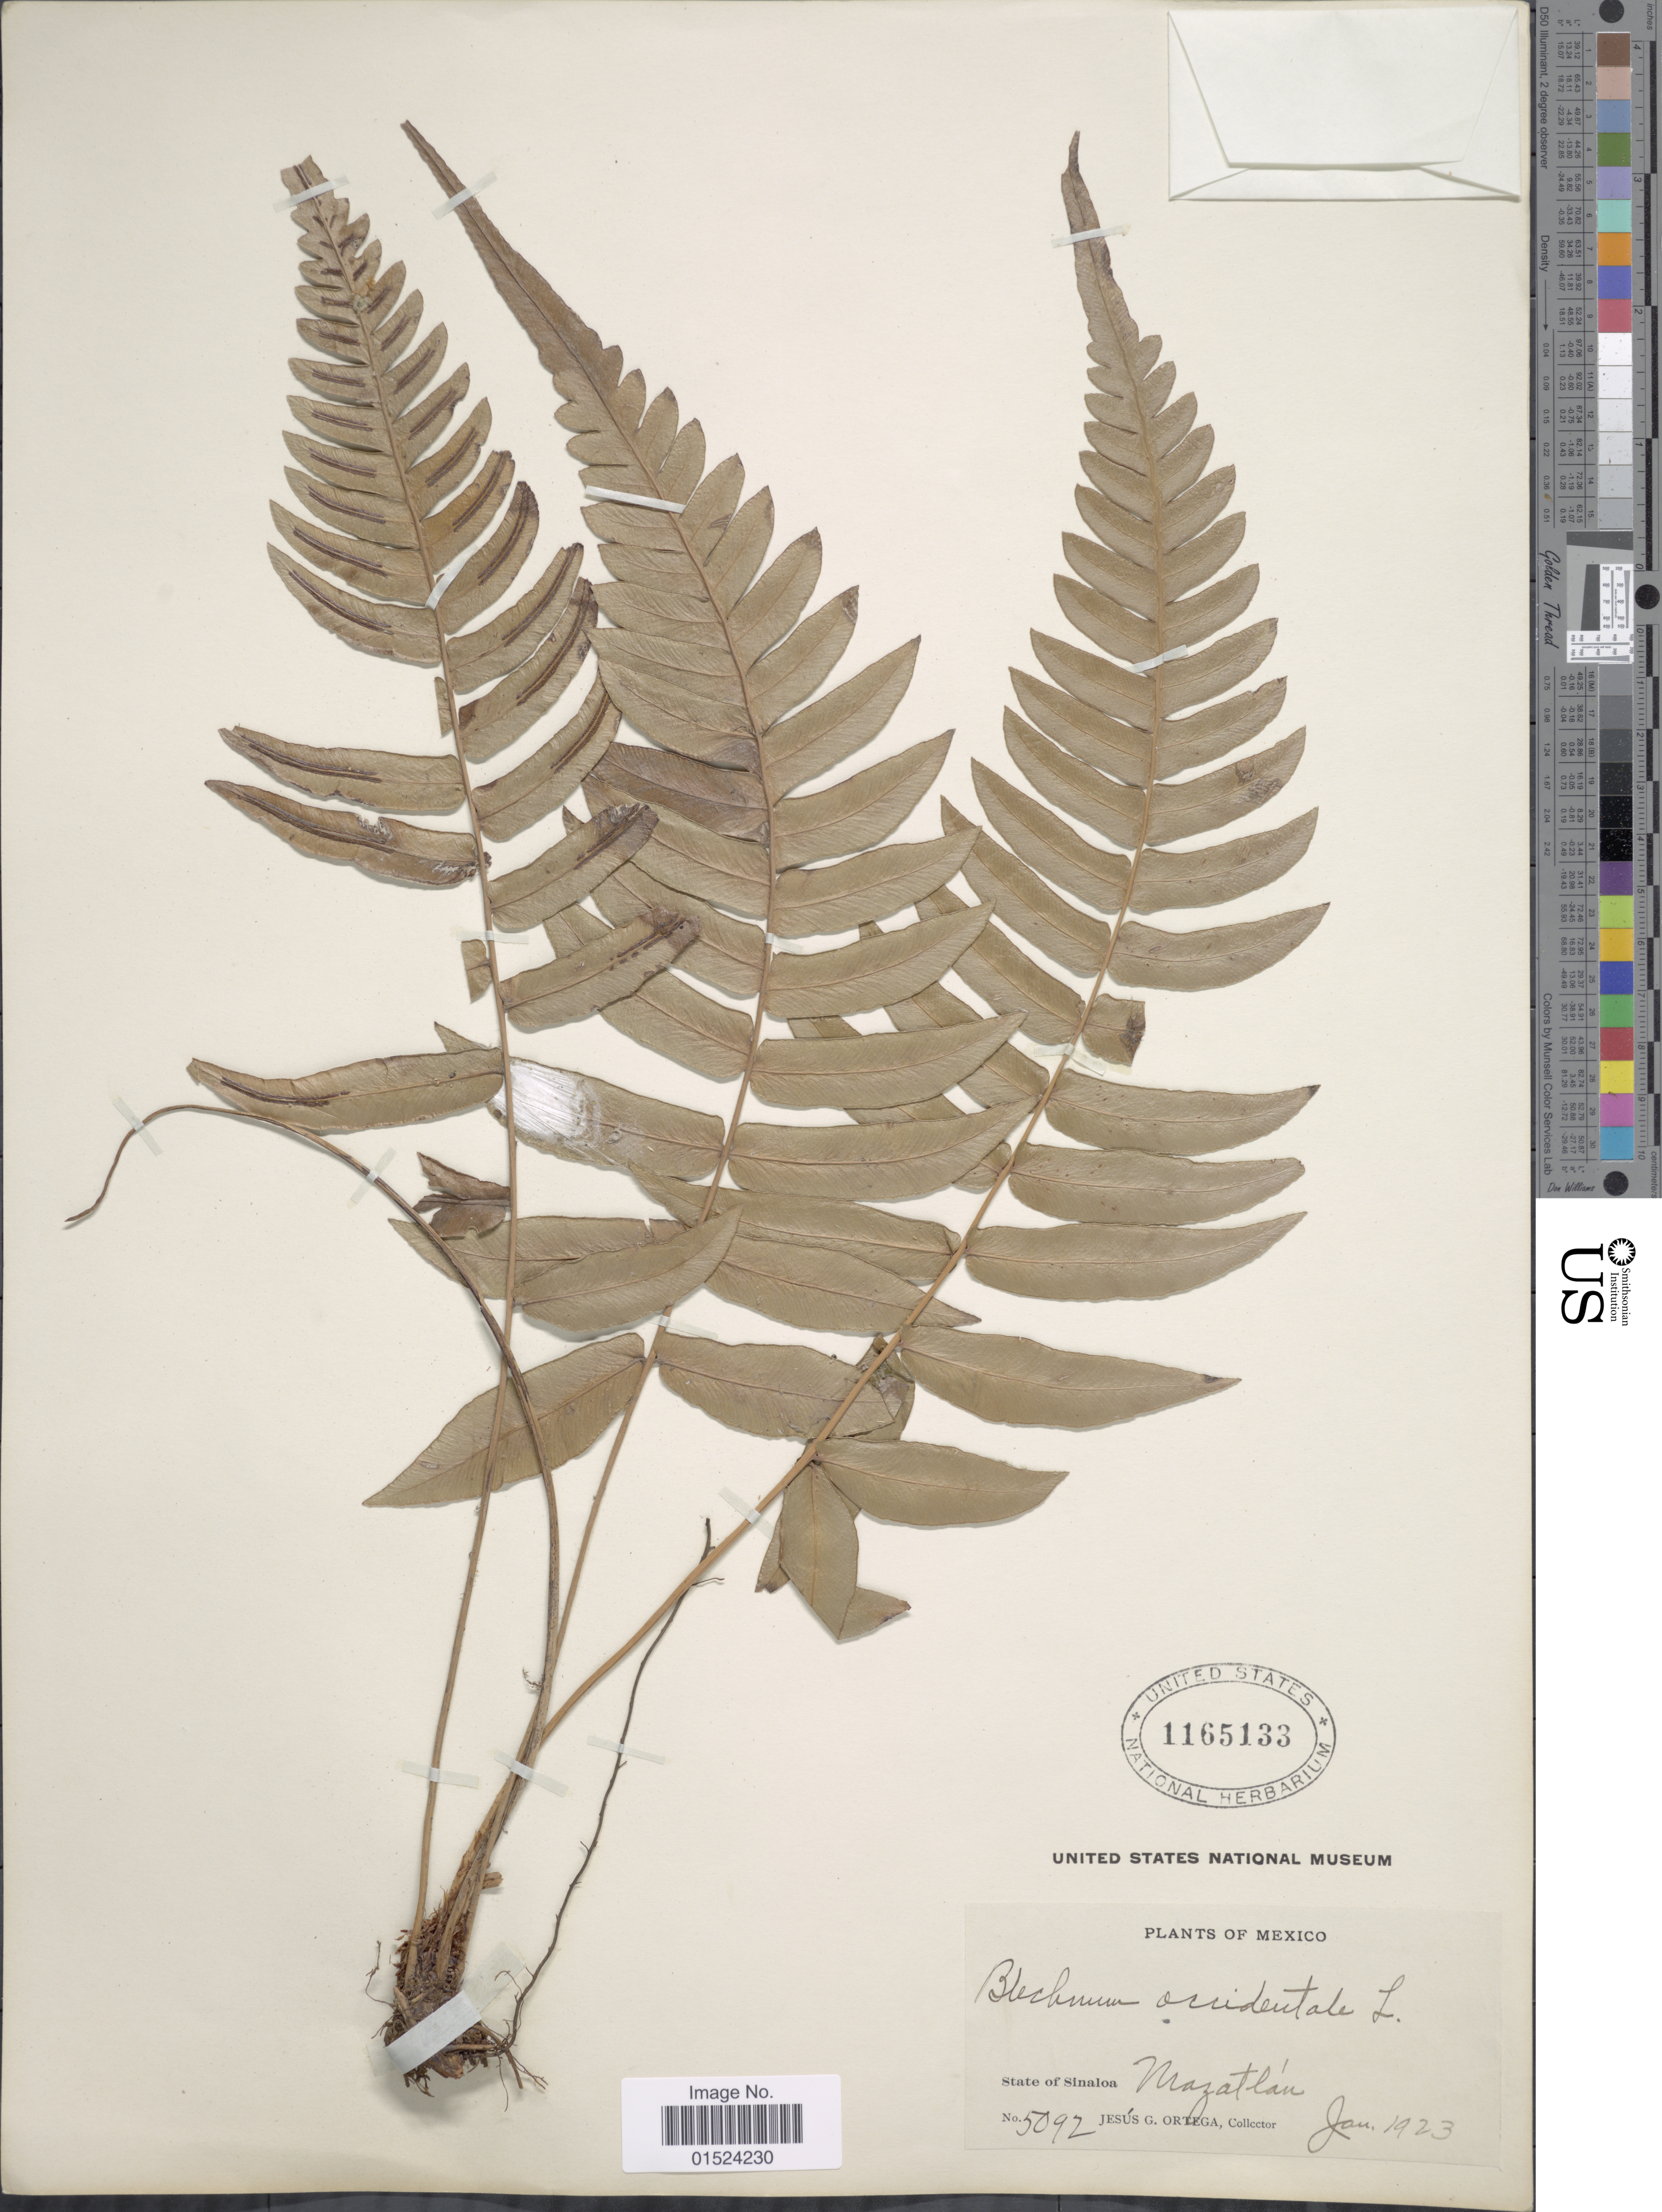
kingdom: Plantae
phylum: Tracheophyta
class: Polypodiopsida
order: Polypodiales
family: Blechnaceae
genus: Blechnum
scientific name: Blechnum occidentale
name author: L.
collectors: J. Ortega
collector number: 5092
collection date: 1923-01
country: Mexico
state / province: Sinaloa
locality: Mazatlán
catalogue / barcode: US 1165133